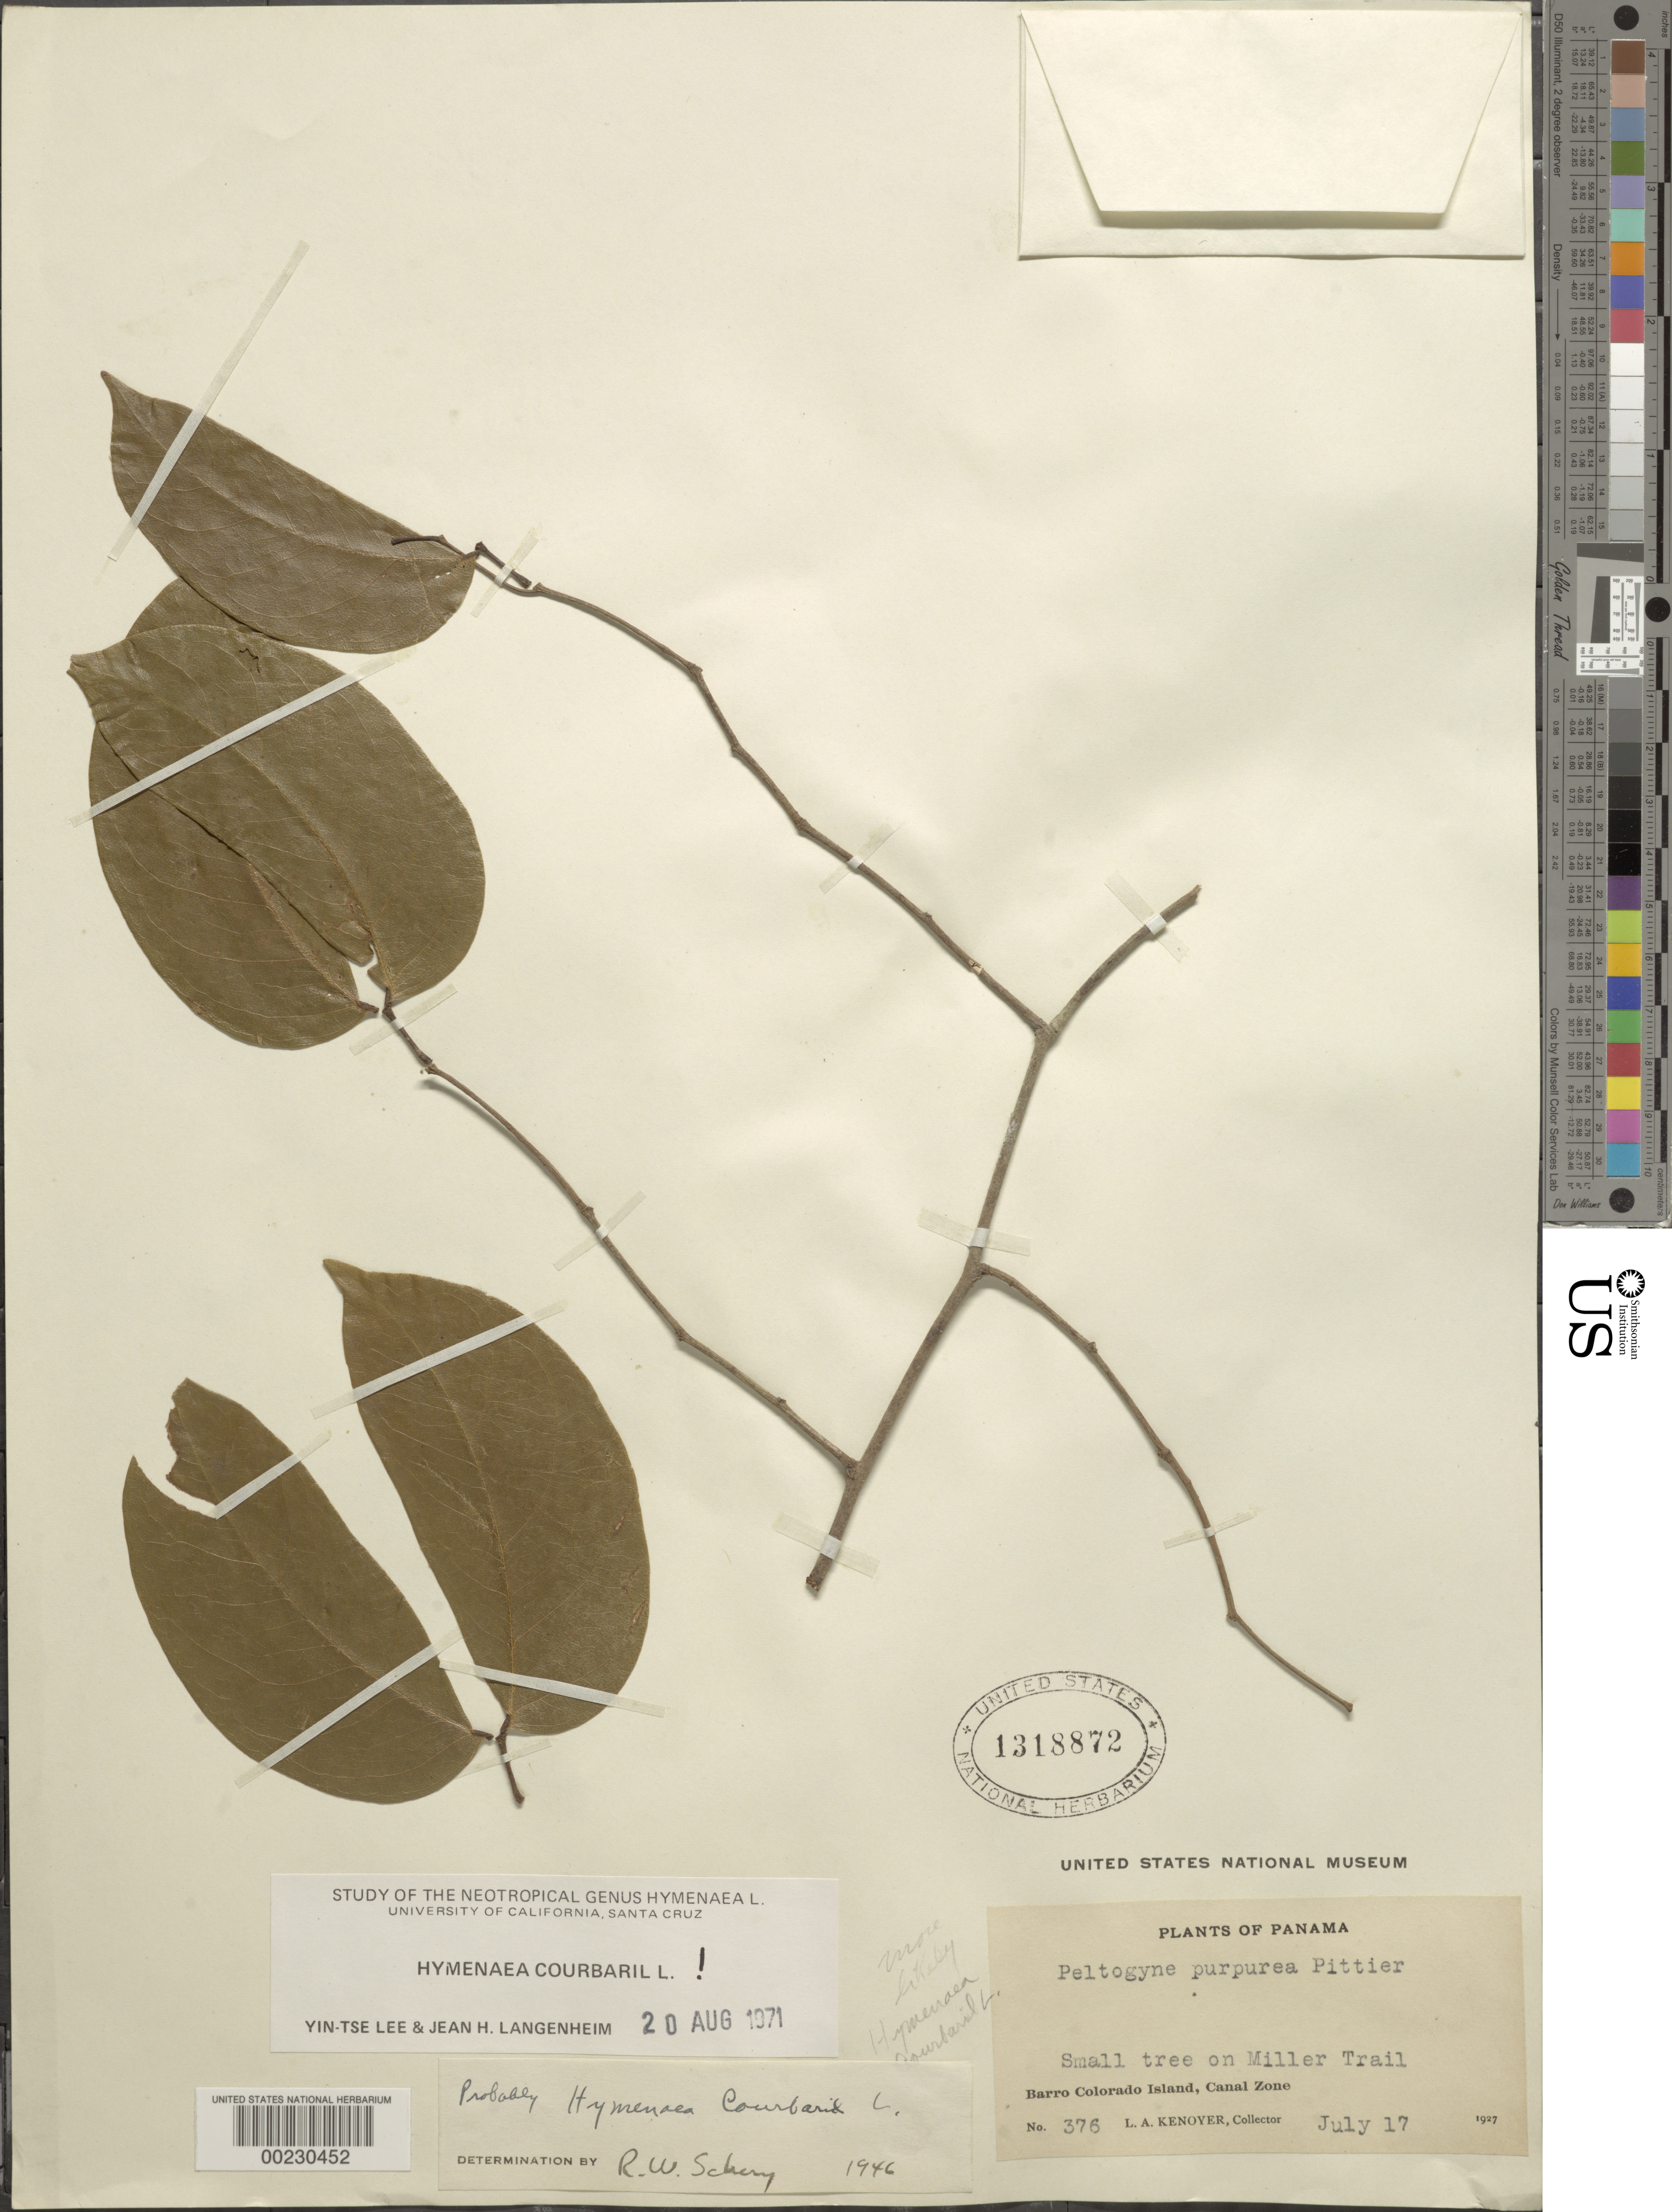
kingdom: Plantae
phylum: Tracheophyta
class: Magnoliopsida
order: Fabales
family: Fabaceae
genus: Hymenaea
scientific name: Hymenaea courbaril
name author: L.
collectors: L. A. Kenoyer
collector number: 376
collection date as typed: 17 Jul 1927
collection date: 1927-07-17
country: Panama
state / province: Panamá Oeste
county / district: Canal Zone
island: Barro Colorado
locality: On Miller Trail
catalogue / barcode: US 1318872-2